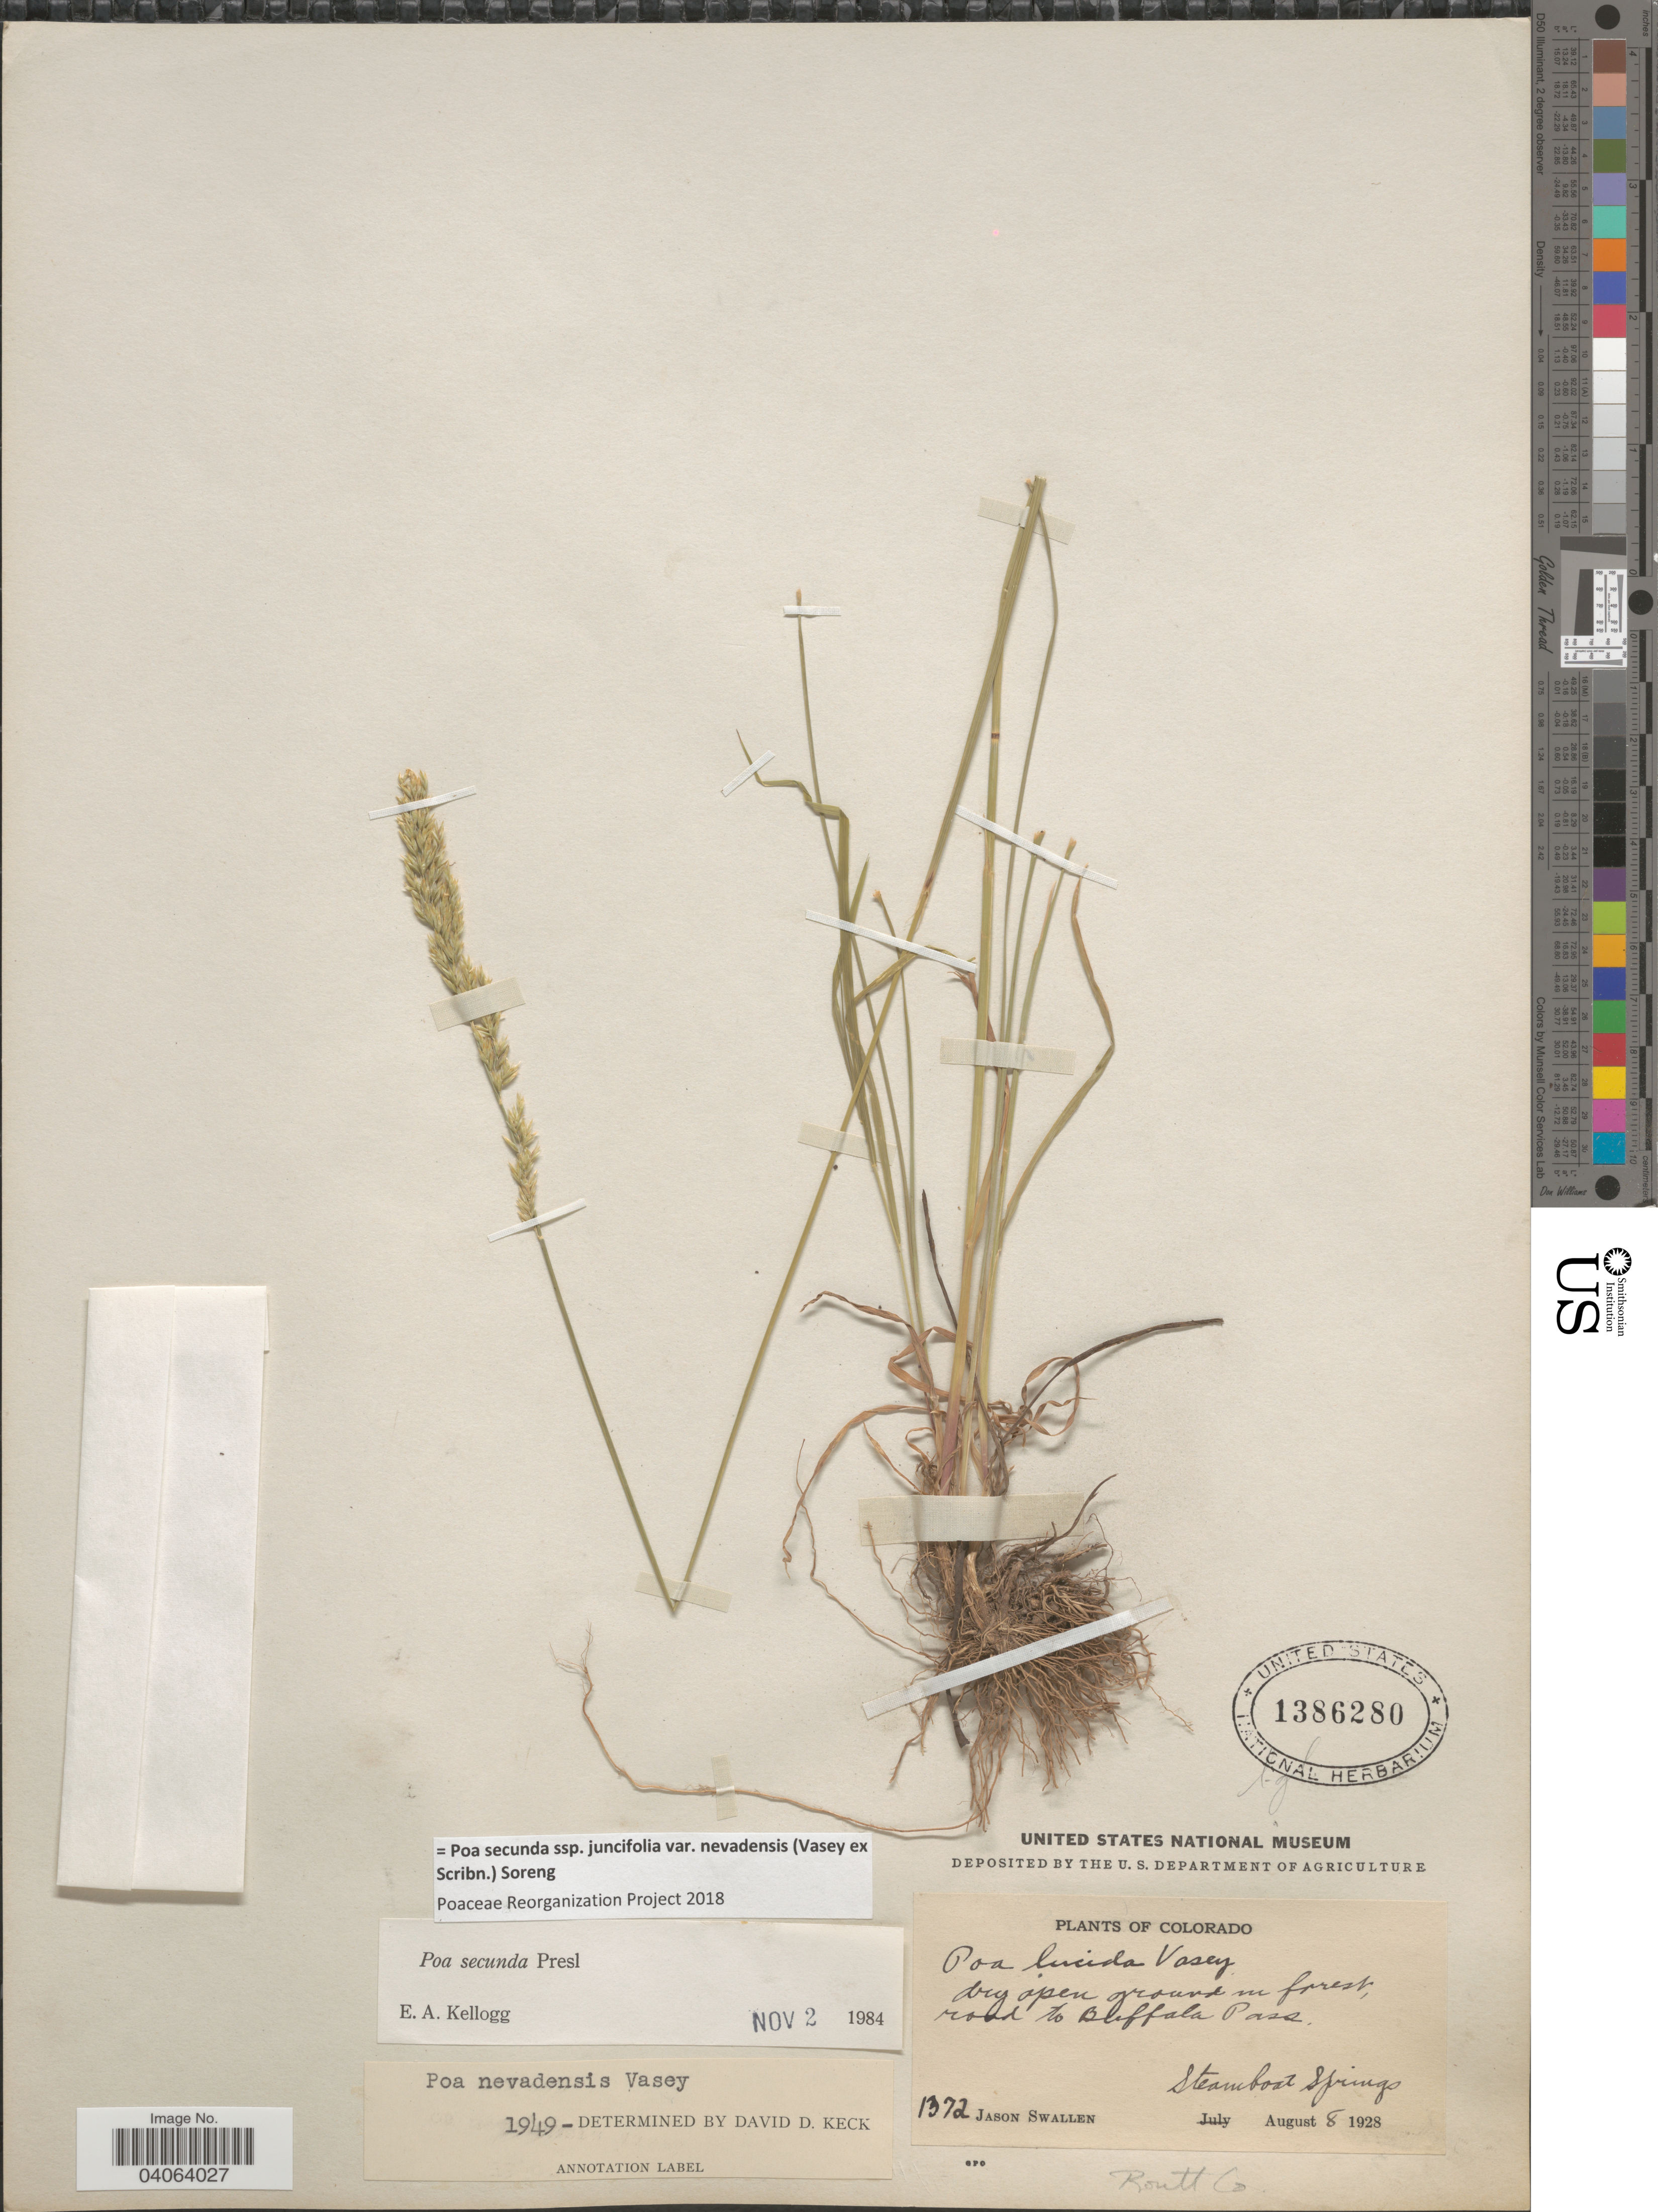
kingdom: Plantae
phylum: Tracheophyta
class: Liliopsida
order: Poales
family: Poaceae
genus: Poa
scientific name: Poa secunda subsp. juncifolia var. nevadensis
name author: (Vasey ex Scribn.) Soreng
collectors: J. R. Swallen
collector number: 1372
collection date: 1928-08-08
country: United States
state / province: Colorado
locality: Road to Buffalo Pass. Steamboat Springs. Routt Co.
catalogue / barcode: US 1386280